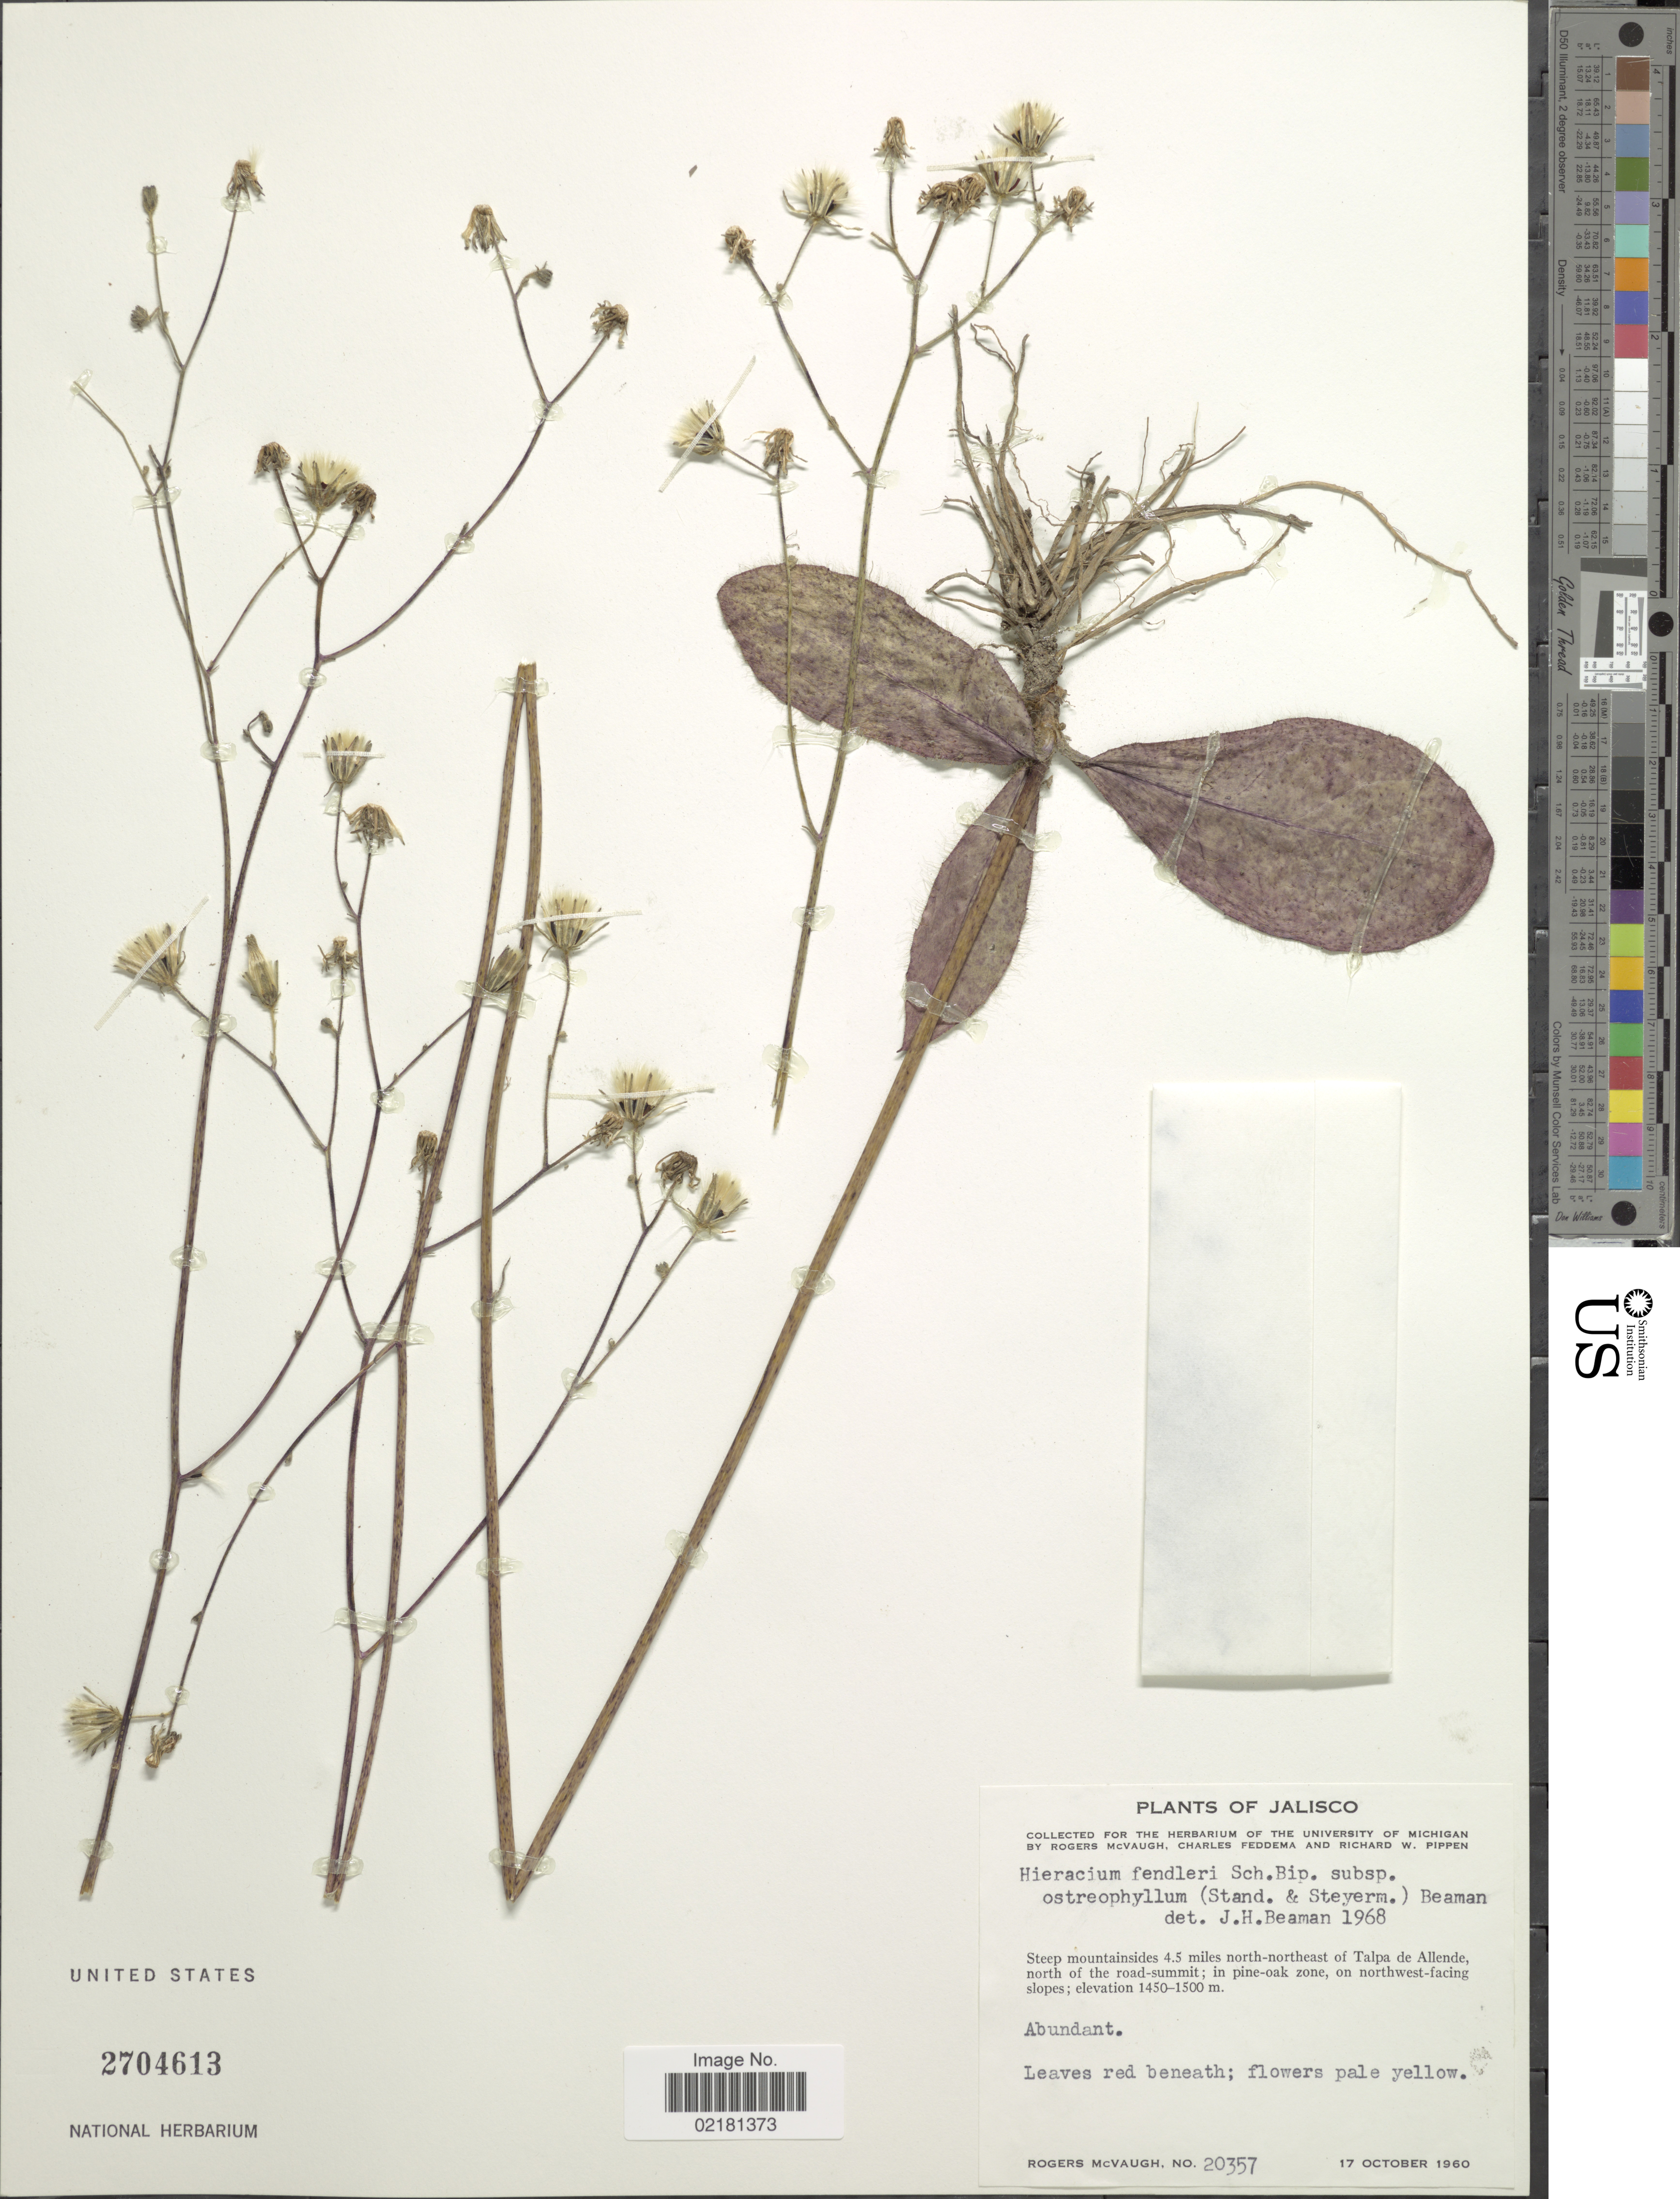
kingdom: Plantae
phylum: Tracheophyta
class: Magnoliopsida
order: Asterales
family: Asteraceae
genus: Hieracium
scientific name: Hieracium fendleri subsp. ostreophyllum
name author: (Standl. & Steyerm.) Beaman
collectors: R. McVaugh, C. Feddema & R. W. Pippen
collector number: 20357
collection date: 1960-10-17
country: Mexico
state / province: Jalisco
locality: Steep mountainsides 4.5 miles north-northeast of Talpa de Allende, north of the road-summit; in pine-oak zone, on northwest-facing slopes.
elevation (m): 1450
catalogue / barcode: US 2704613